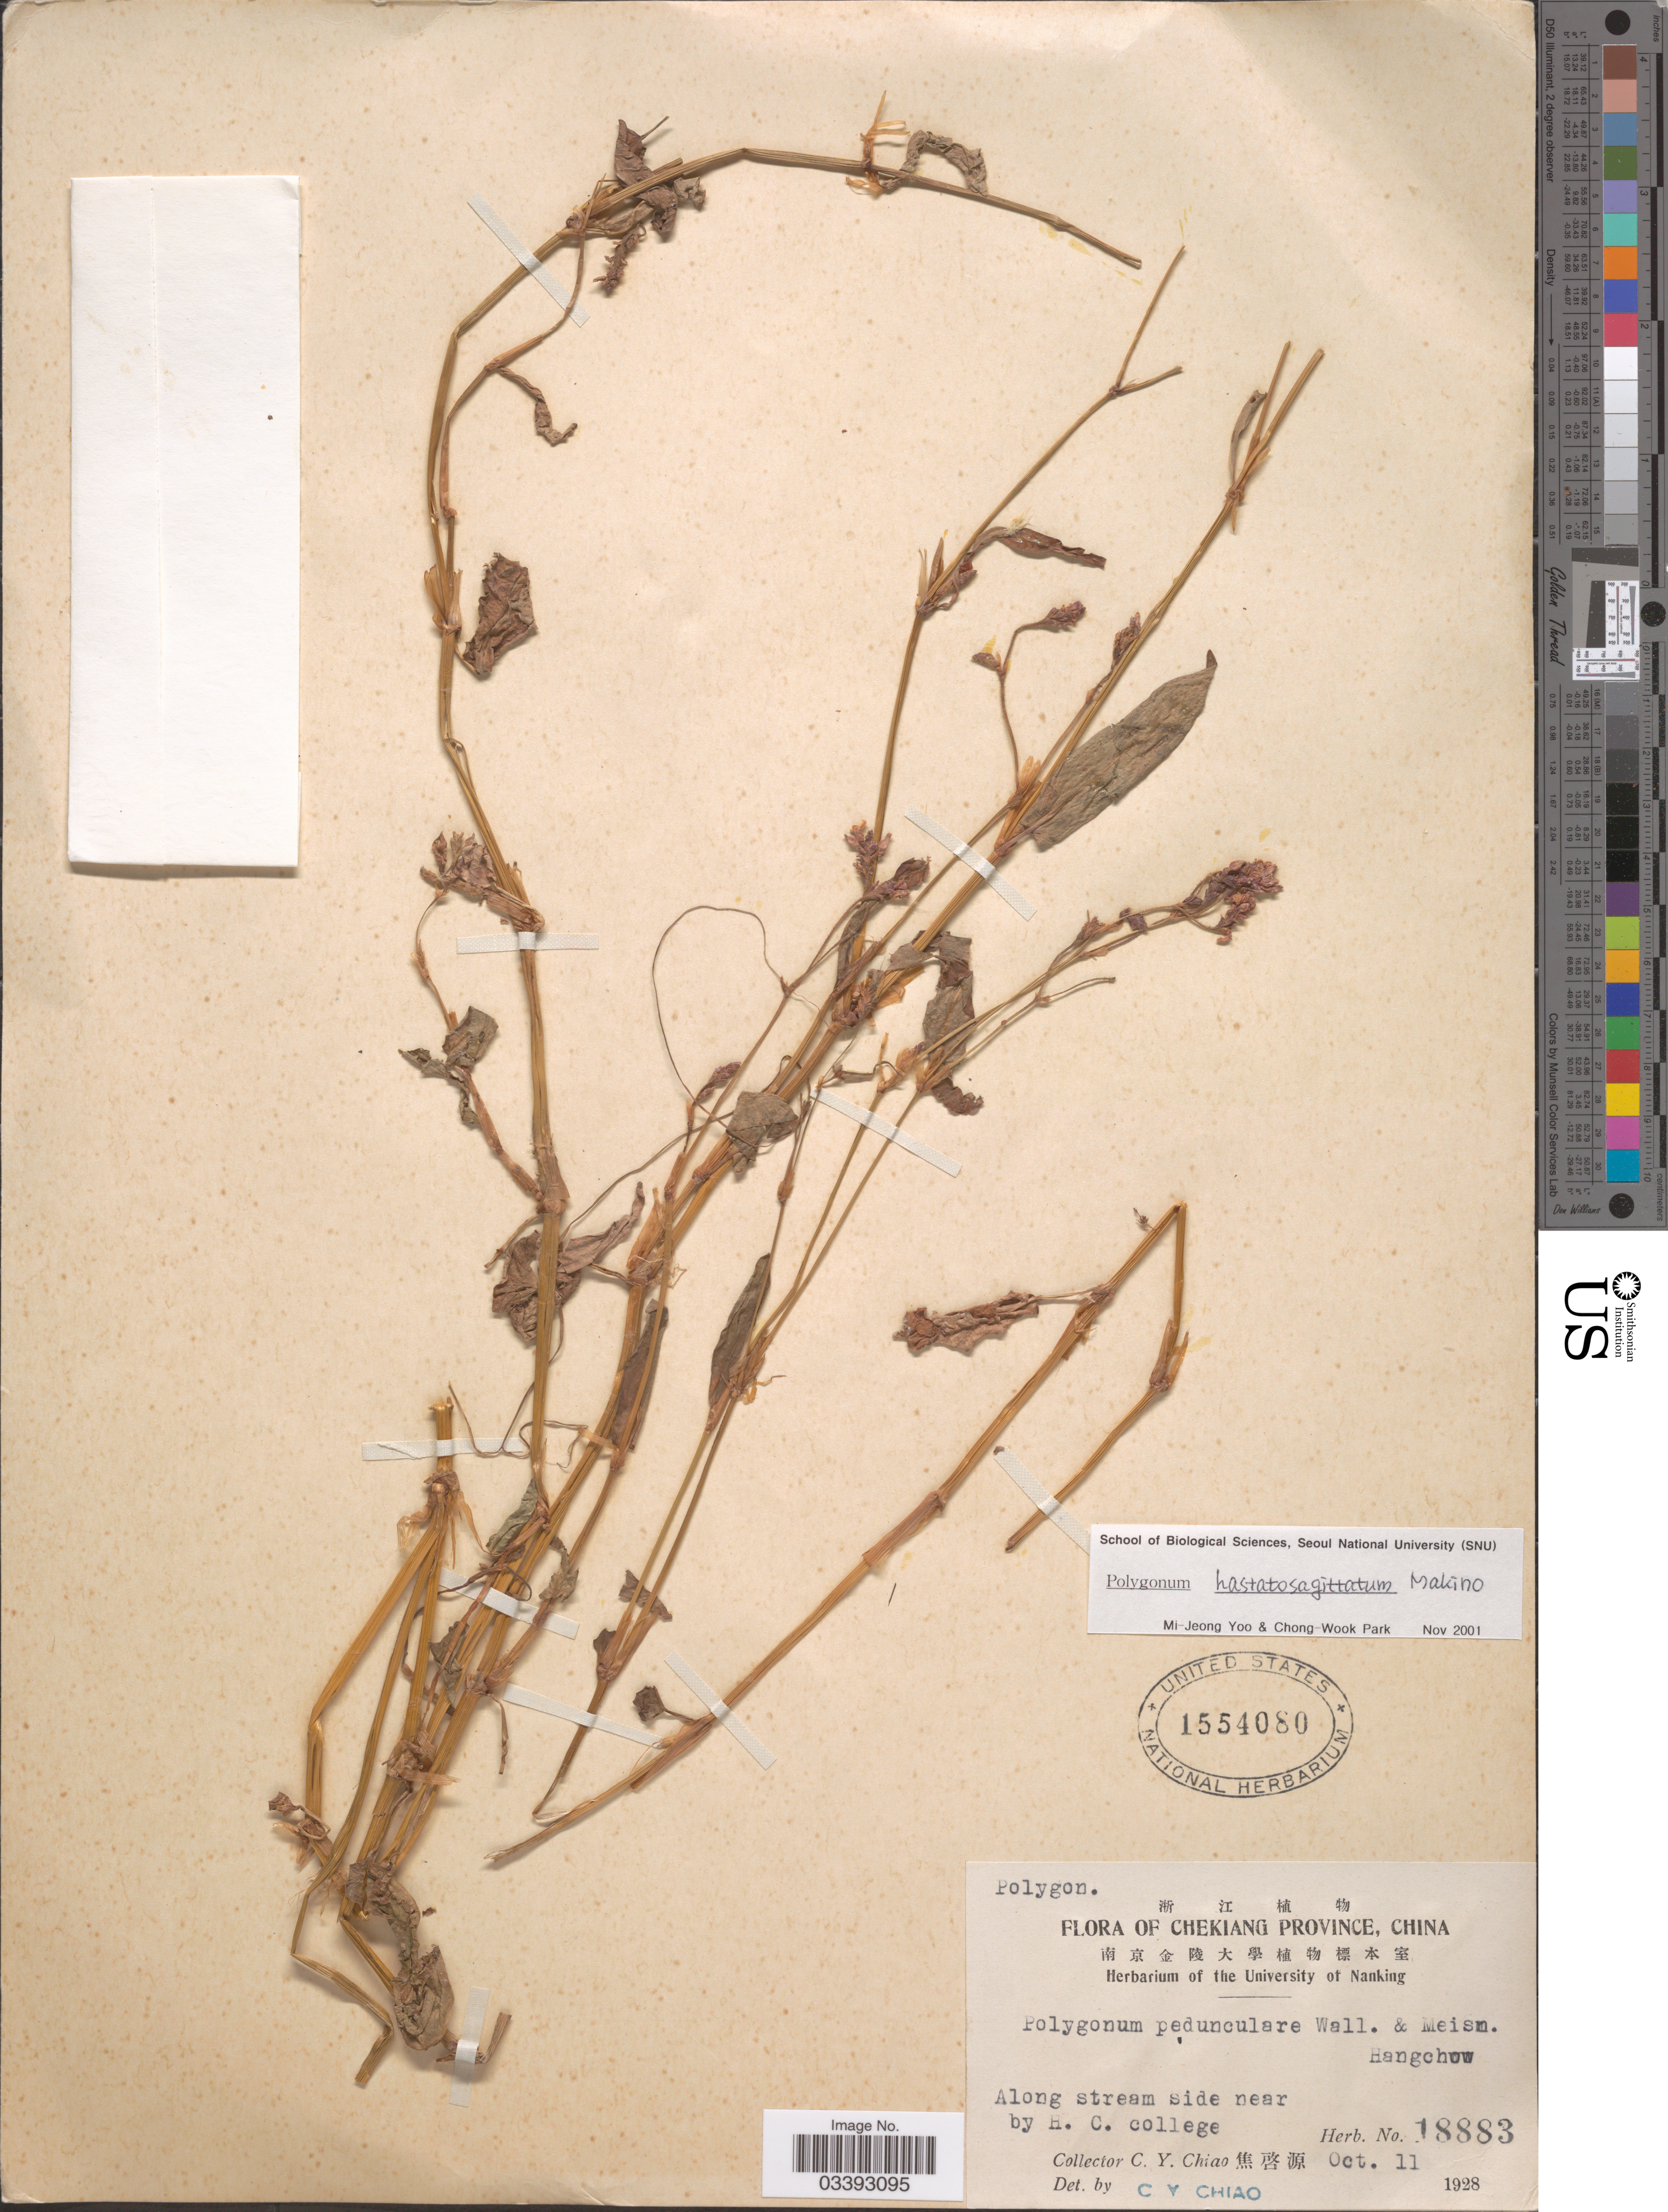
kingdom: Plantae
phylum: Tracheophyta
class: Magnoliopsida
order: Caryophyllales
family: Polygonaceae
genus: Polygonum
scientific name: Polygonum hastatosagittatum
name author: Makino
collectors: C. Y. Chiao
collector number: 18883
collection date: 1928-10-11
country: China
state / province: Zhejiang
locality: Chekiang Province. Along stream side near by H. C. college.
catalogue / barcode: US 1554080